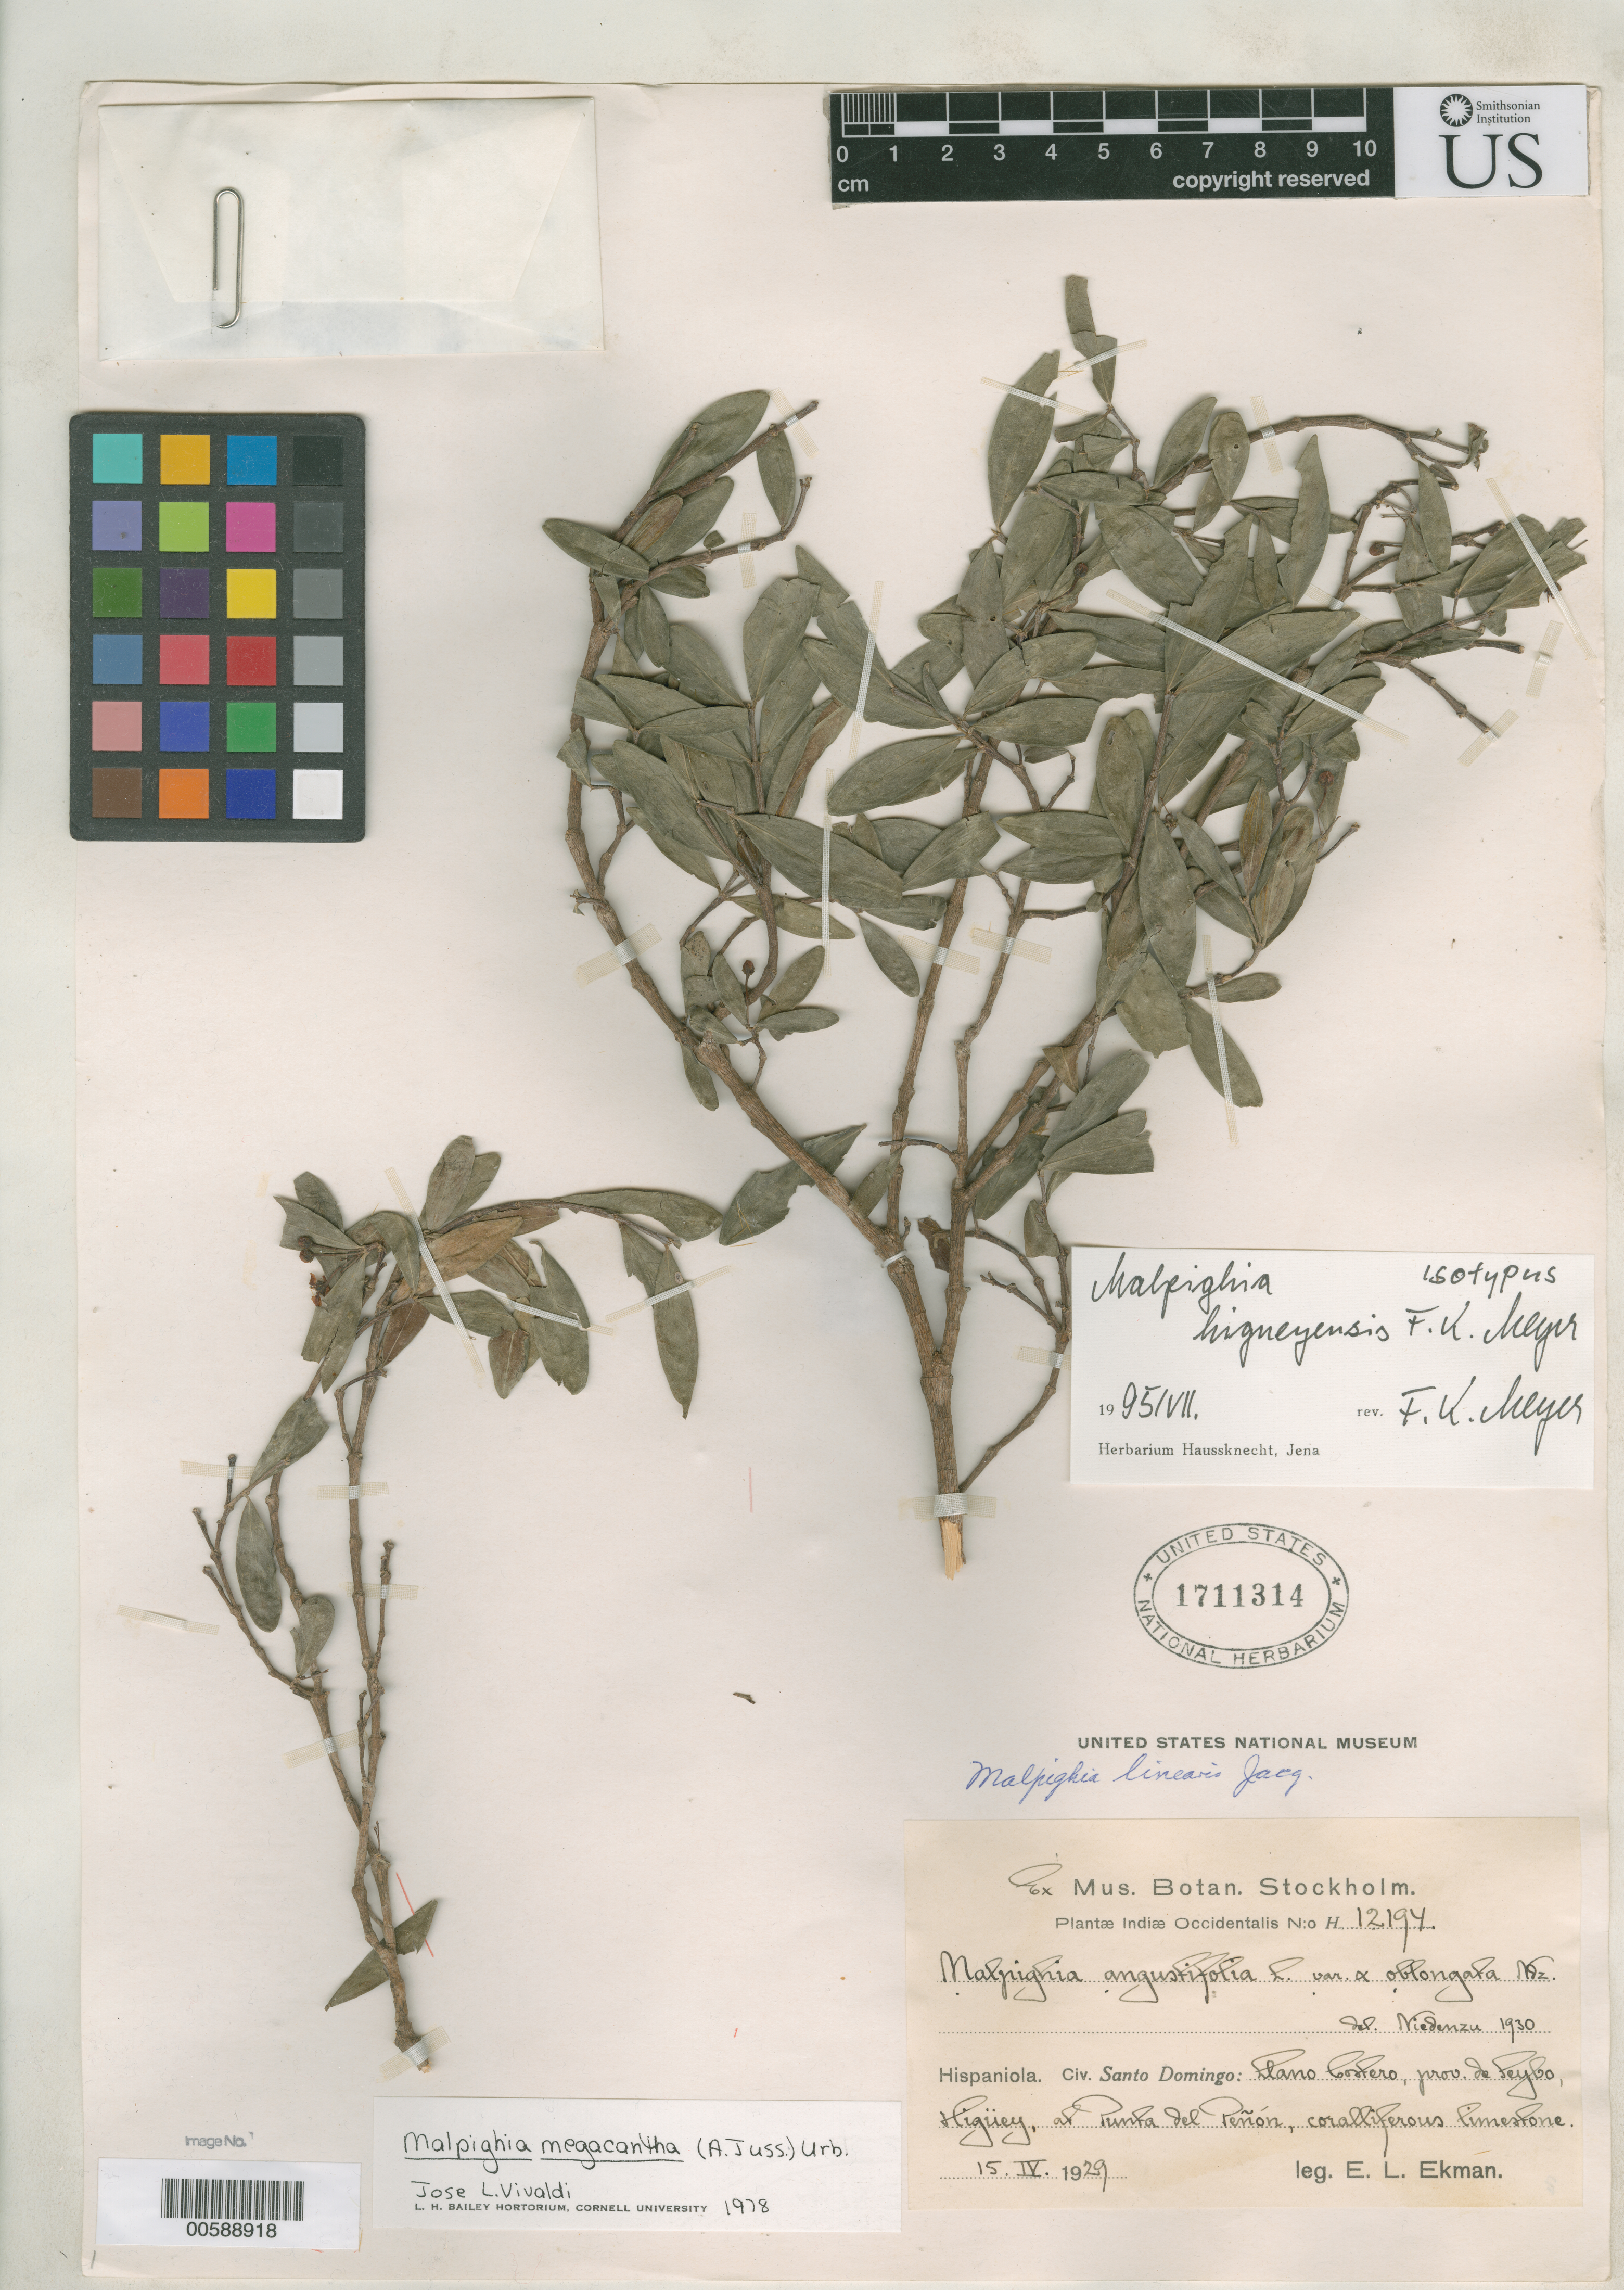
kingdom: Plantae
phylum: Tracheophyta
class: Magnoliopsida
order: Malpighiales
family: Malpighiaceae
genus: Malpighia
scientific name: Malpighia higueyensis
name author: F.K. Mey.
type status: Isotype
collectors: E. L. Ekman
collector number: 12194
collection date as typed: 15 Apr 1929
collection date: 1929-04-15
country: Dominican Republic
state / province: El Seibo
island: Hispaniola Island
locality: Llano Costero, Higuey, punta del Penon.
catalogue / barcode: US 1711314